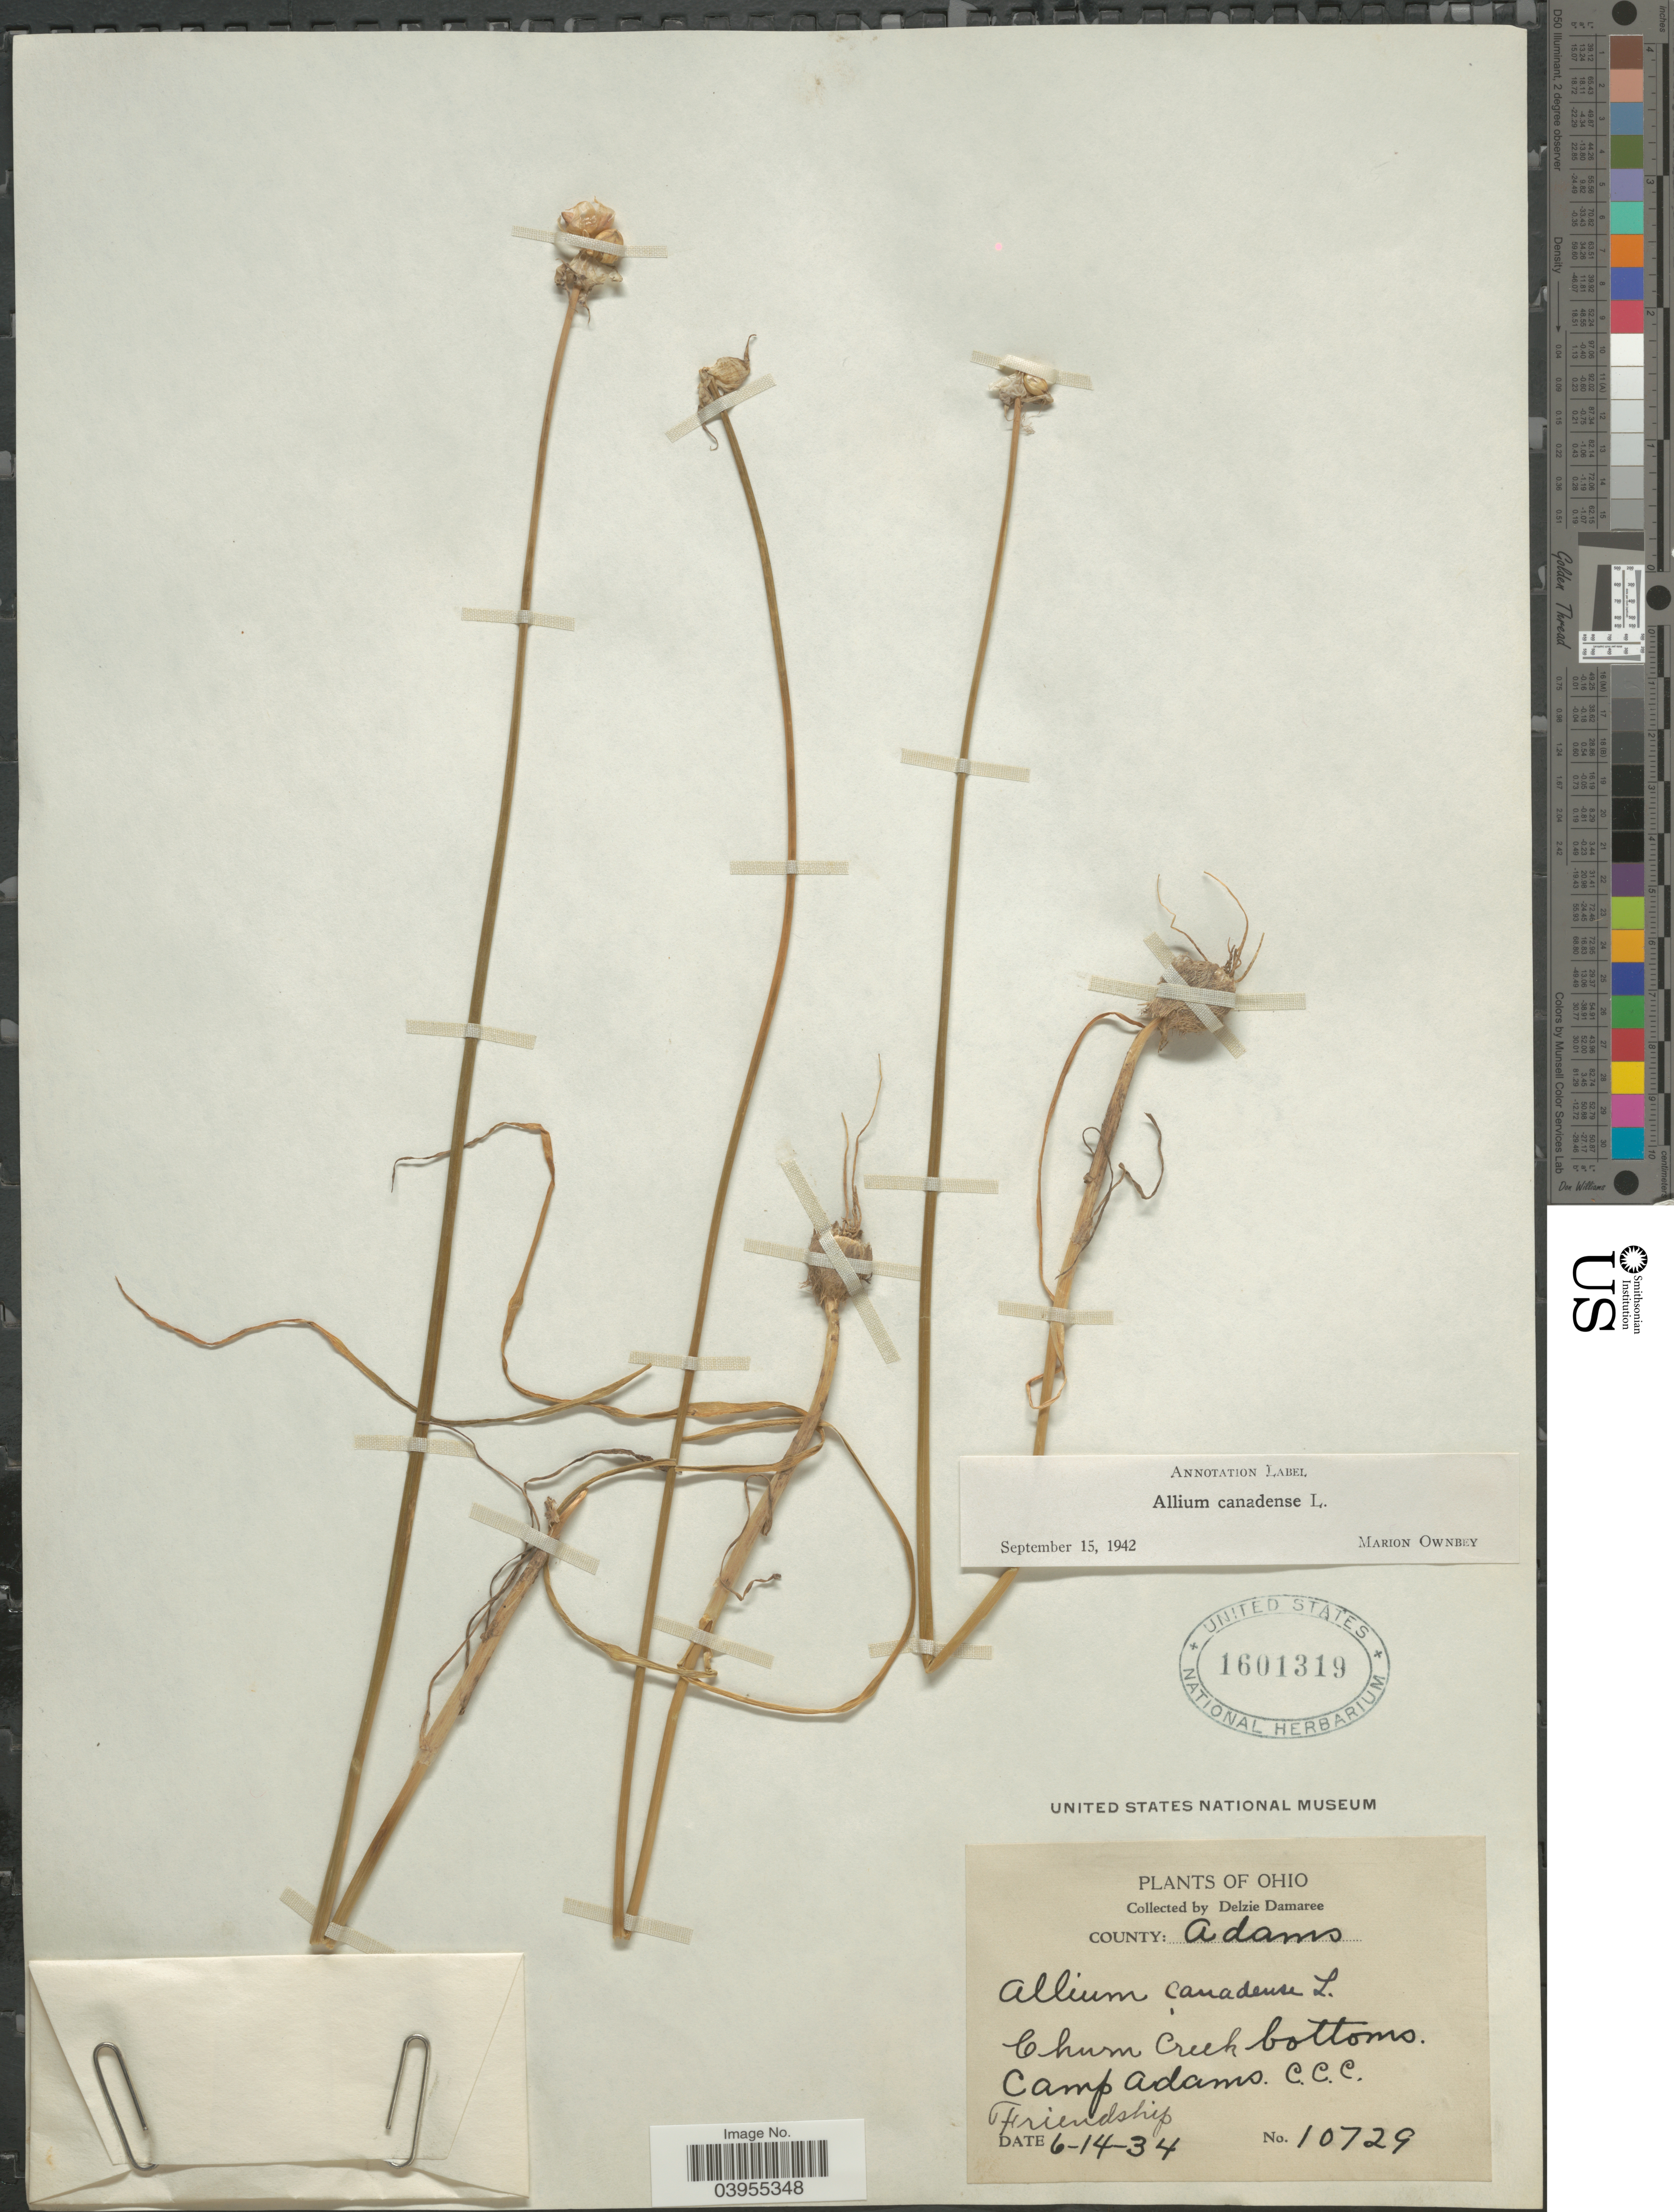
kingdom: Plantae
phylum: Tracheophyta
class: Liliopsida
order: Asparagales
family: Amaryllidaceae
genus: Allium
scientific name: Allium canadense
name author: L.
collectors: D. Demaree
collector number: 10729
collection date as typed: Transcribed d/m/y: 14/6/34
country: United States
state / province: Ohio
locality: County: Adams. Churn Creek bottoms. Camp Adams C.C.C. Friendship.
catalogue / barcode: US 1601319